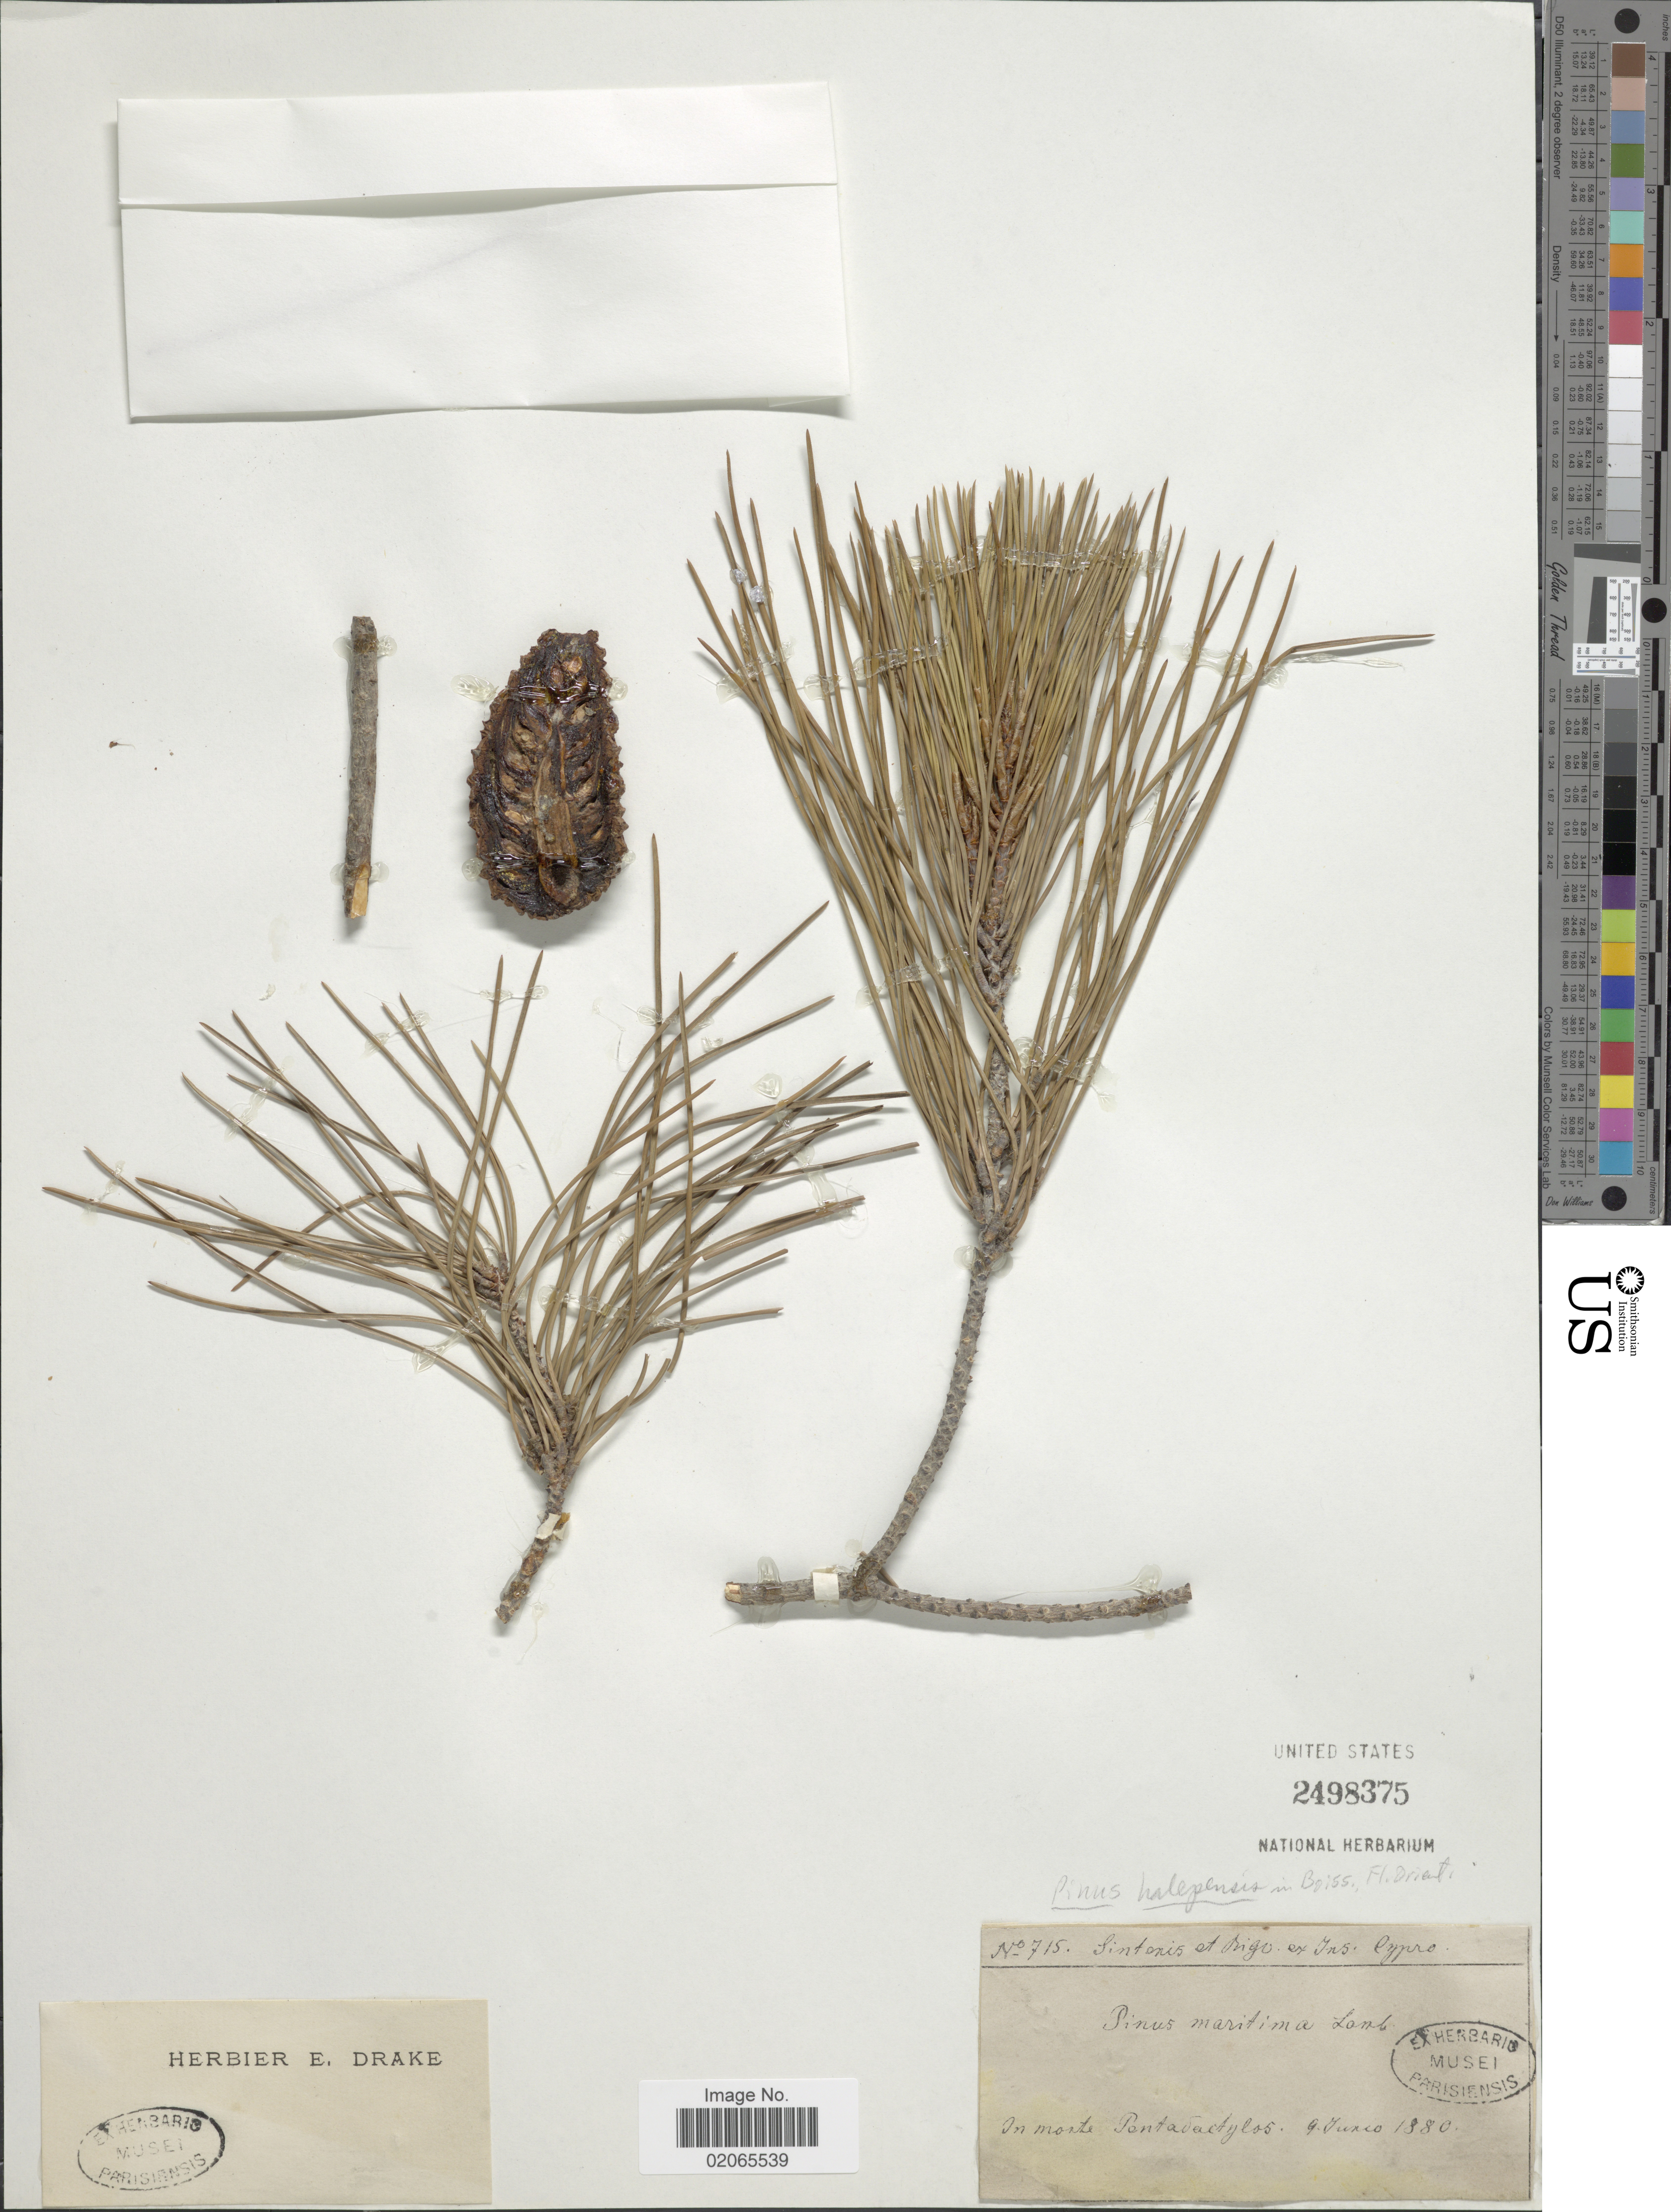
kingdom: Plantae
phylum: Tracheophyta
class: Pinopsida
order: Pinales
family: Pinaceae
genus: Pinus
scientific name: Pinus halepensis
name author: Mill.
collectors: -. Sintenis & -- Rigo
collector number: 715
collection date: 1880-06-04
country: Cyprus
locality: Cypro, In monte Pontadactylus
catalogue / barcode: US 2498375